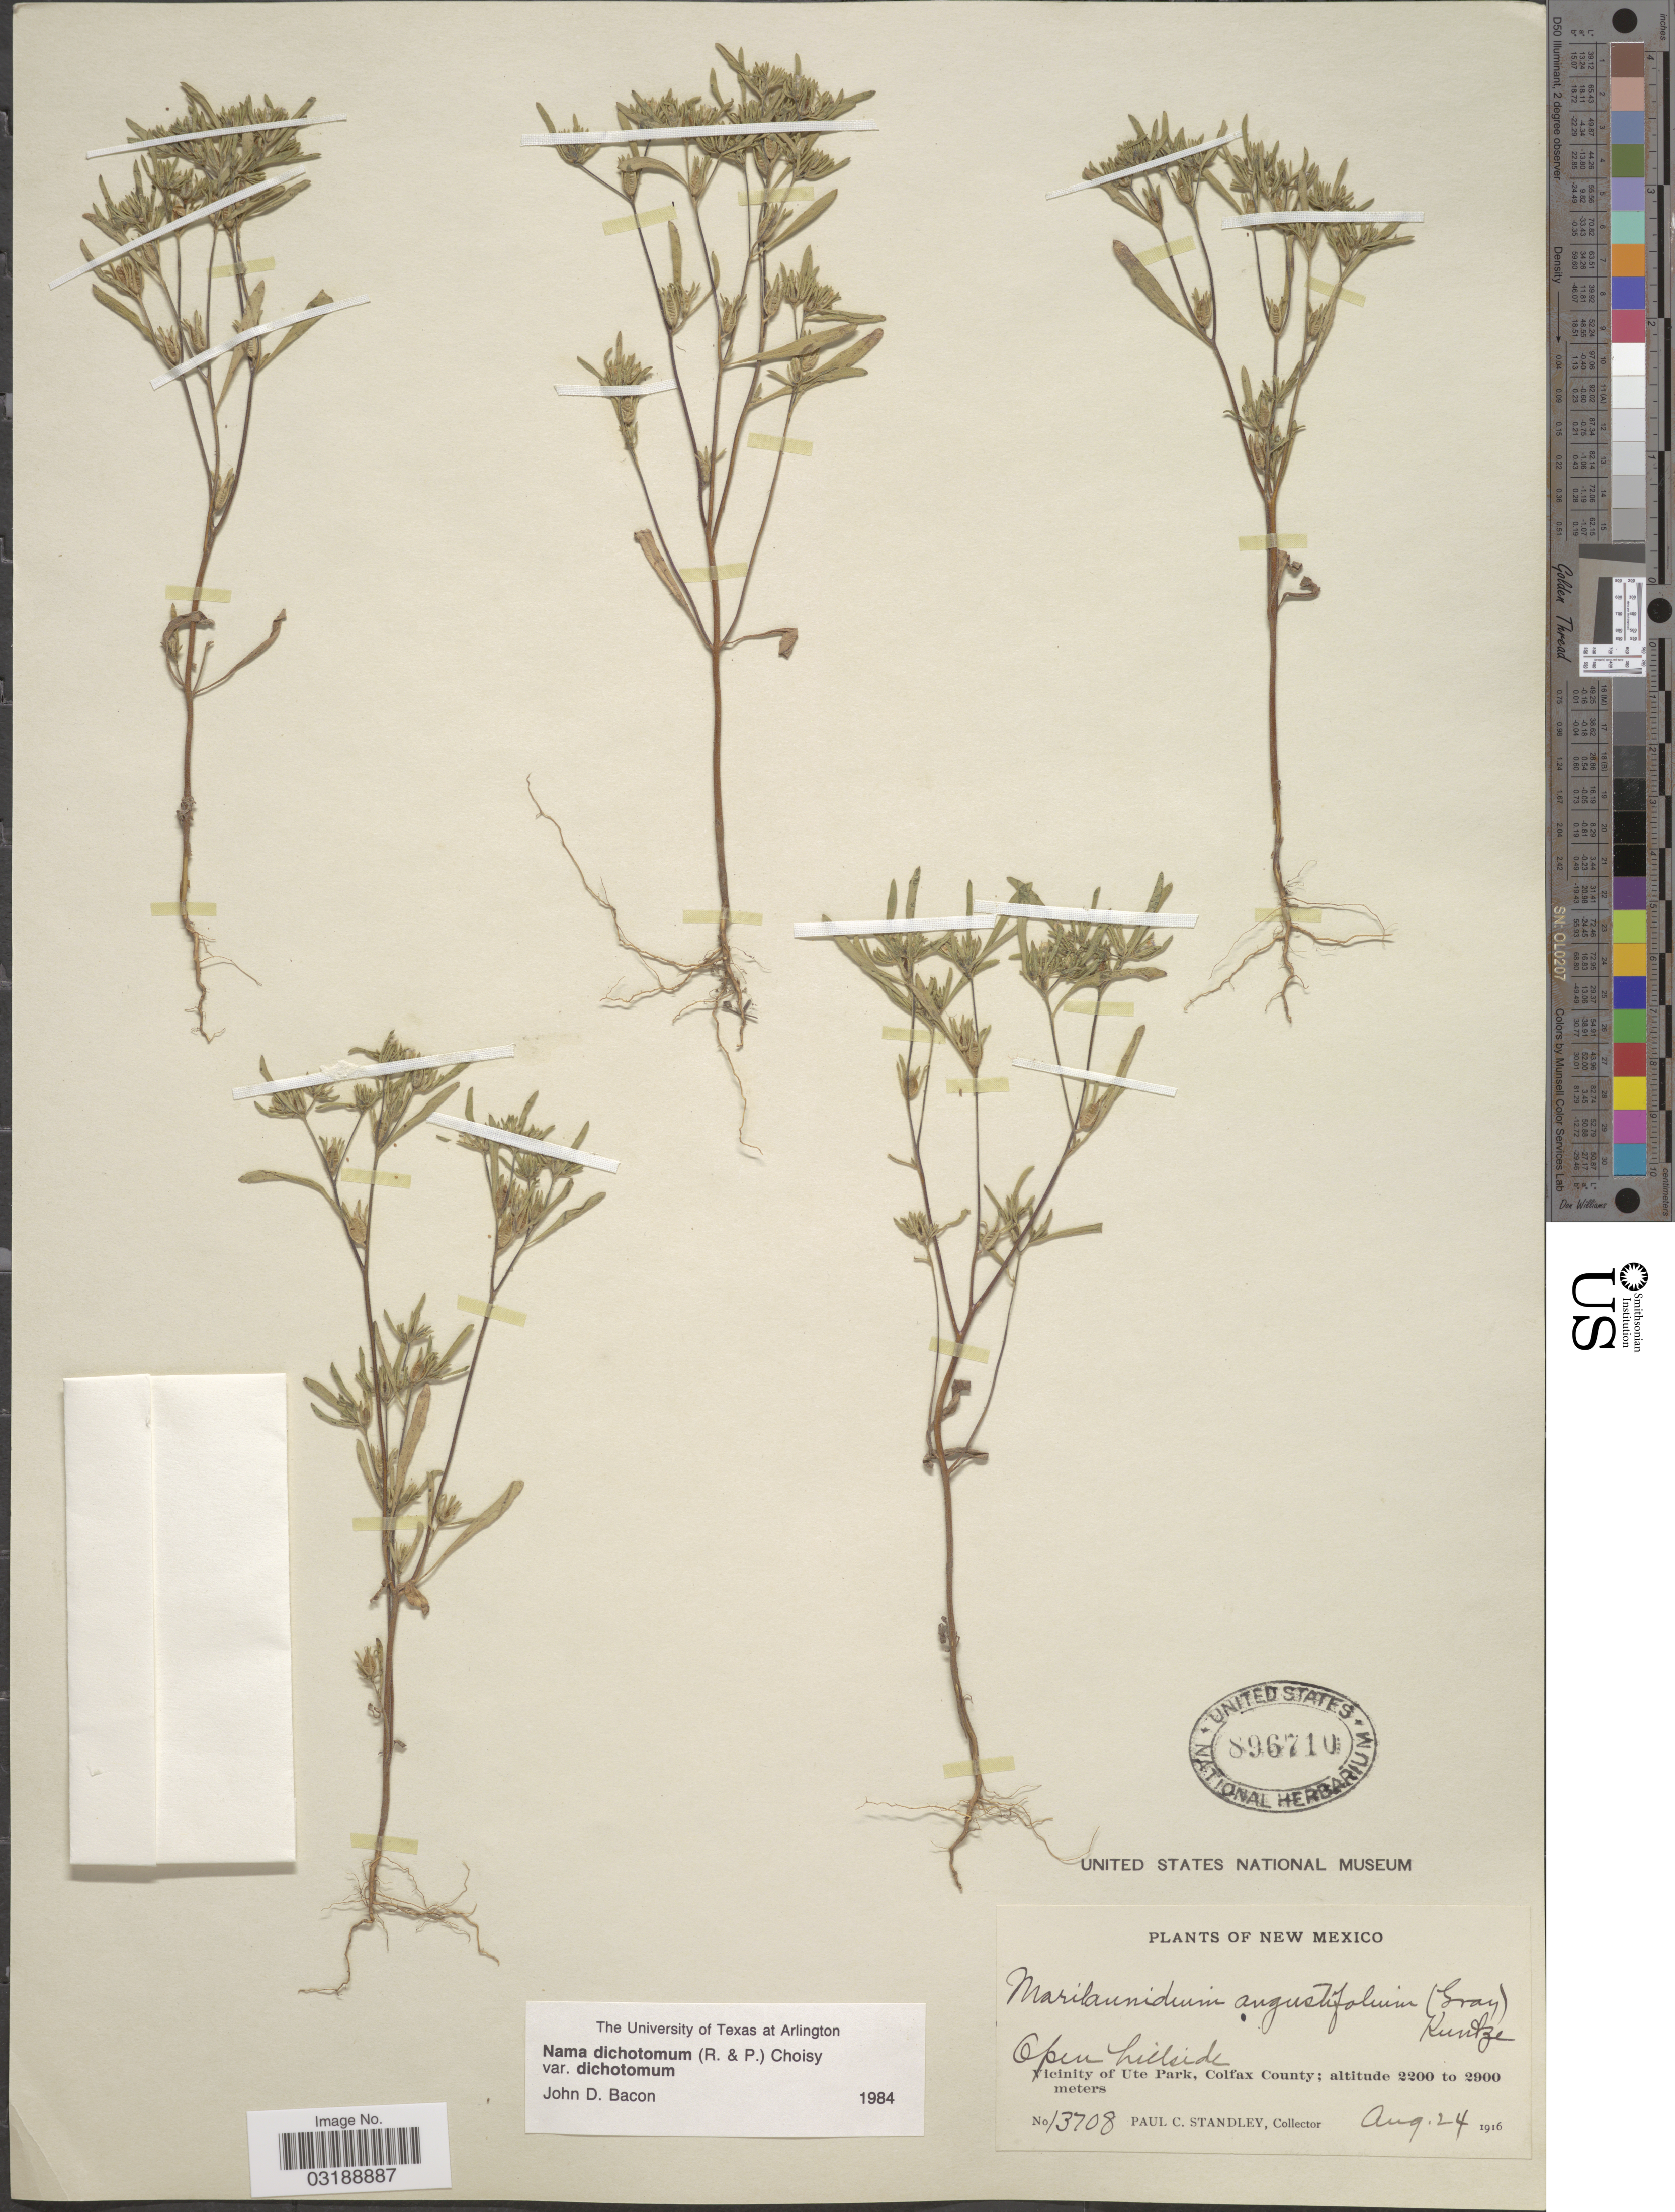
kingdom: Plantae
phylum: Tracheophyta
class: Magnoliopsida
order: Boraginales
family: Namaceae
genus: Nama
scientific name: Nama dichotoma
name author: (Ruiz & Pav.) Choisy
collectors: P. C. Standley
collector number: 13708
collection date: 1916-08-24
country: United States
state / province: New Mexico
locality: Vicinity of Ute Park, Colfax County.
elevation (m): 2200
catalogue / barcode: US 896710